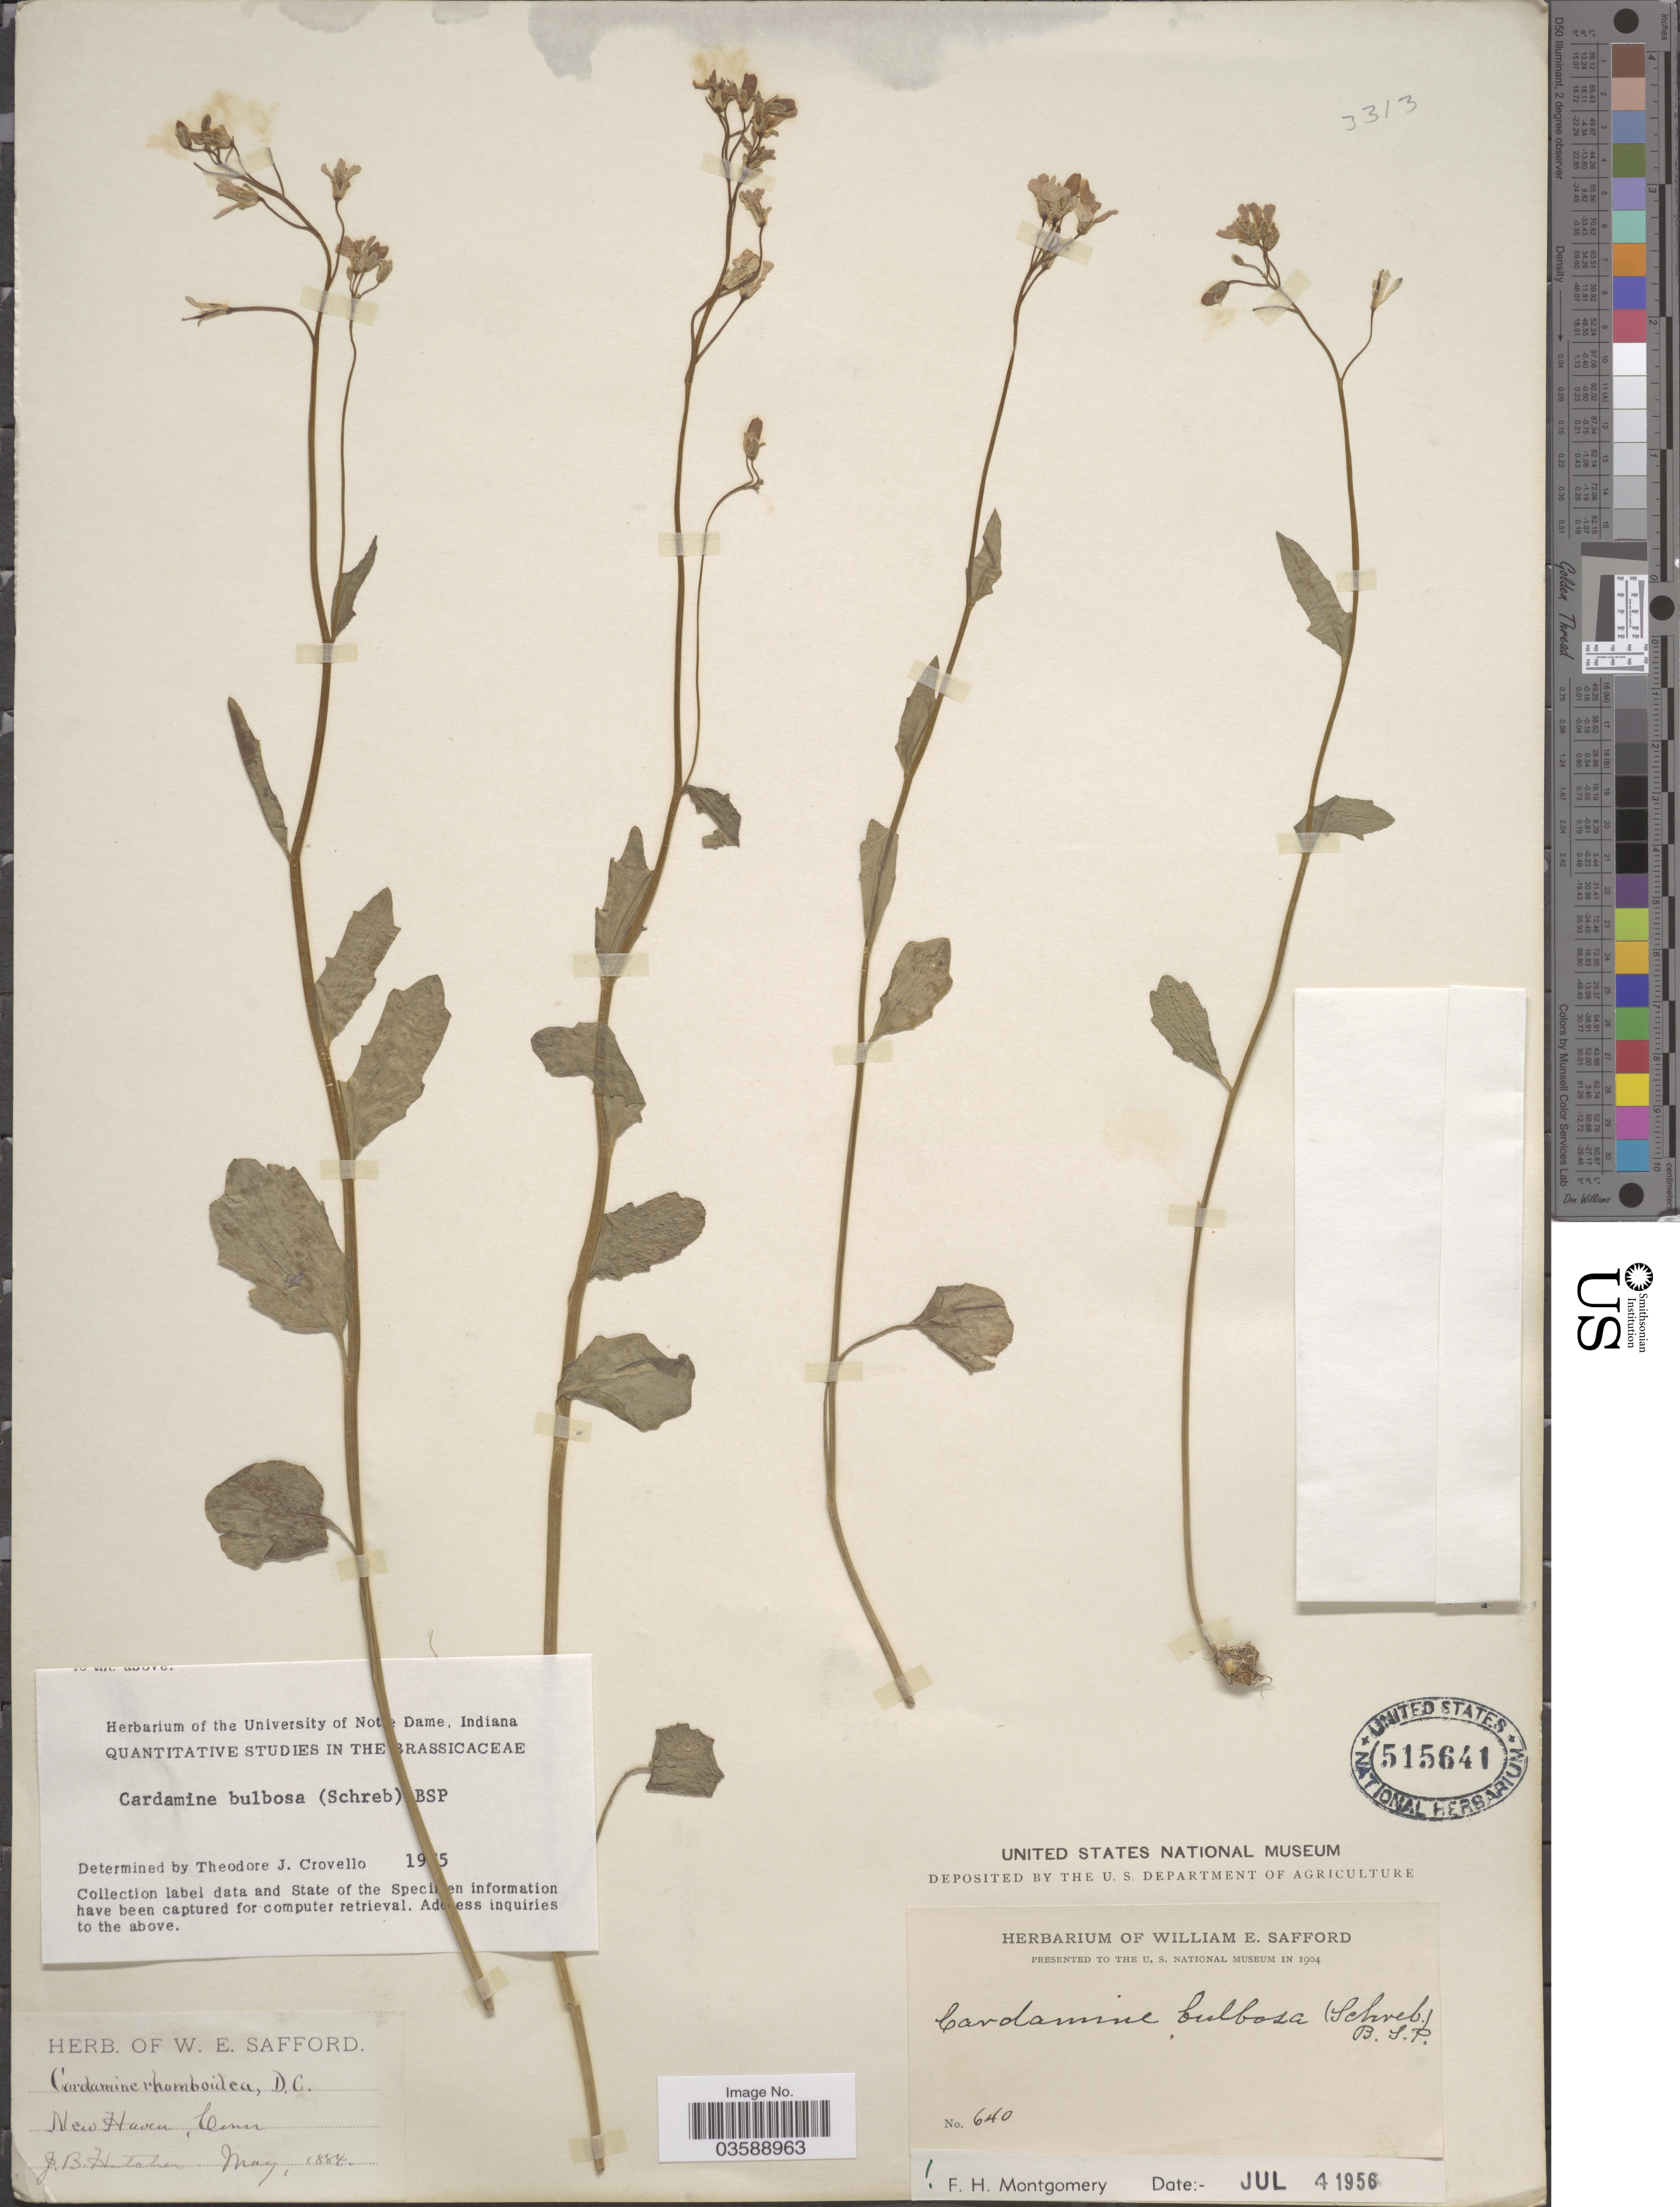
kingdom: Plantae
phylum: Tracheophyta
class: Magnoliopsida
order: Brassicales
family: Brassicaceae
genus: Cardamine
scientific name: Cardamine bulbosa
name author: (Schreb. ex Muhl.) Britton et al.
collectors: J. Hatcher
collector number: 640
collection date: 1884-05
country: United States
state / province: Connecticut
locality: New Haven.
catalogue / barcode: US 515641